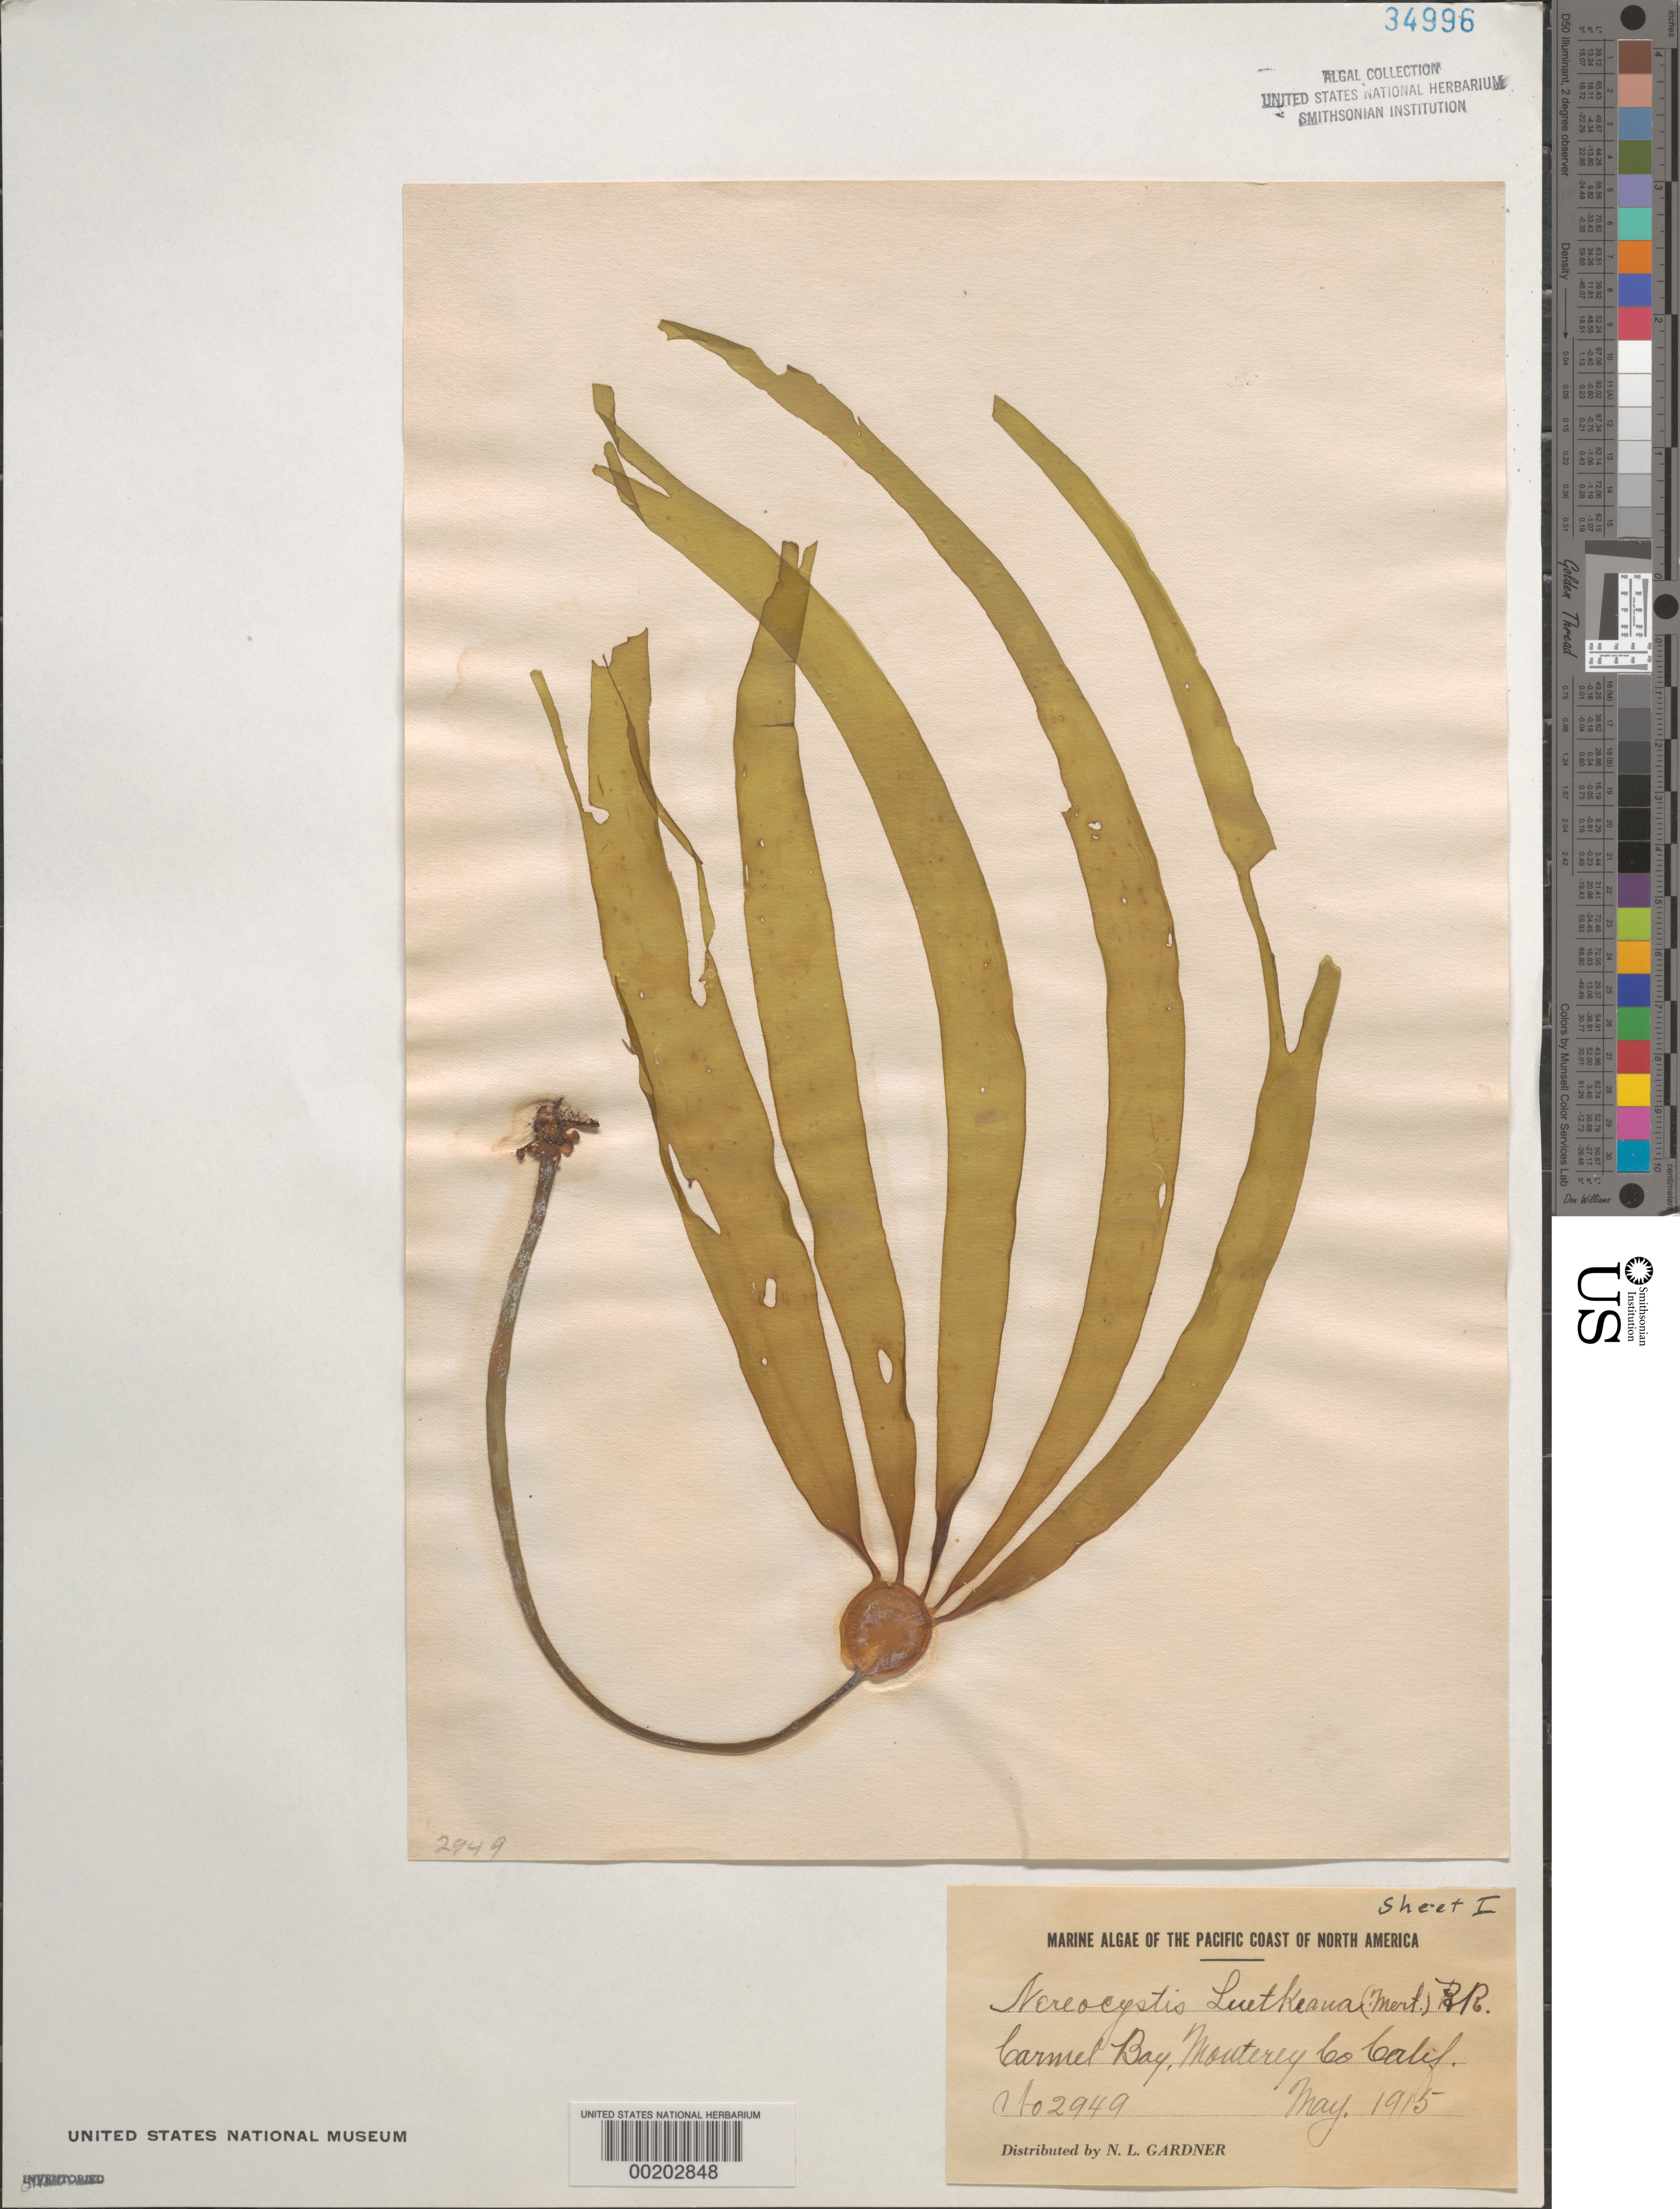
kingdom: Chromista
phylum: Ochrophyta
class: Phaeophyceae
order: Laminariales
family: Laminariaceae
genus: Nereocystis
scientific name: Nereocystis luetkeana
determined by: Gardner, Nathaniel L.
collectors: N. Gardner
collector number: NLG 2949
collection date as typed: May 1915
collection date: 1915-05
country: United States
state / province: California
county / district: Monterey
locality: Carmel Bay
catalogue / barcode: US 34996